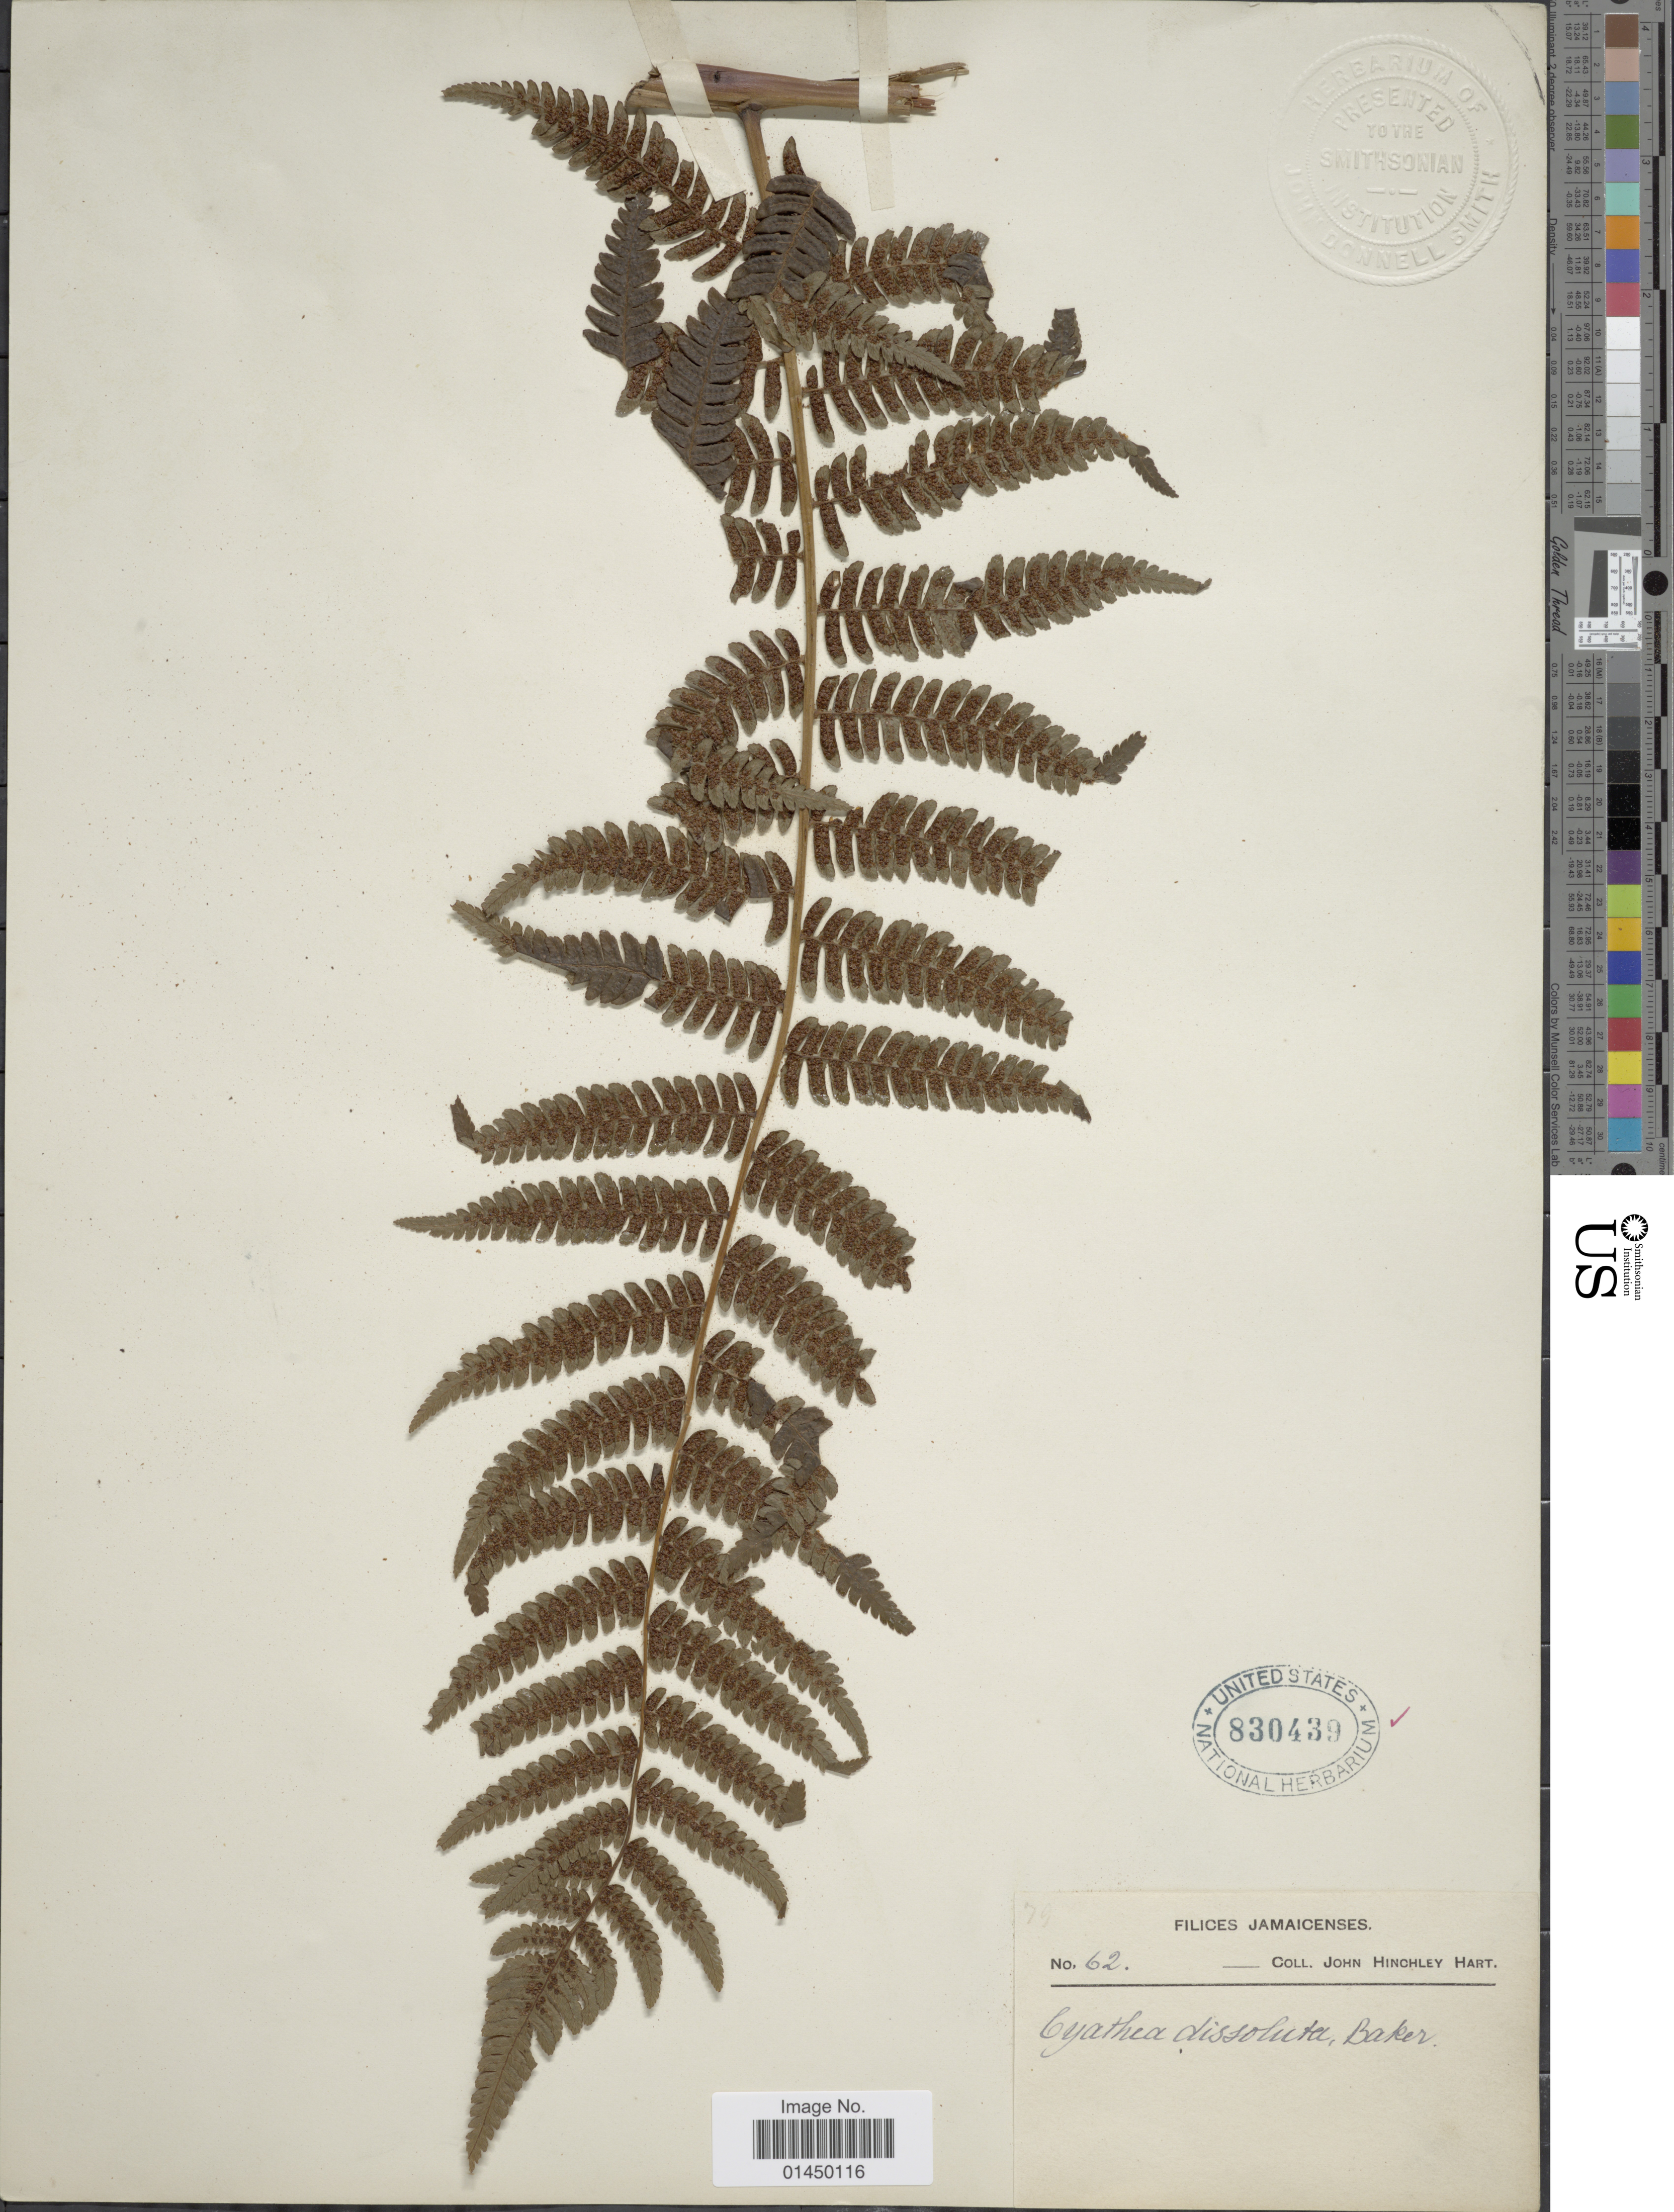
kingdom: Plantae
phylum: Tracheophyta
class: Polypodiopsida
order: Cyatheales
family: Cyatheaceae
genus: Cyathea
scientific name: Cyathea dissoluta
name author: Baker in Jenman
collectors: J. H. Hart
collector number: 62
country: Jamaica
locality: Jamaicenses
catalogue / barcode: US 830439